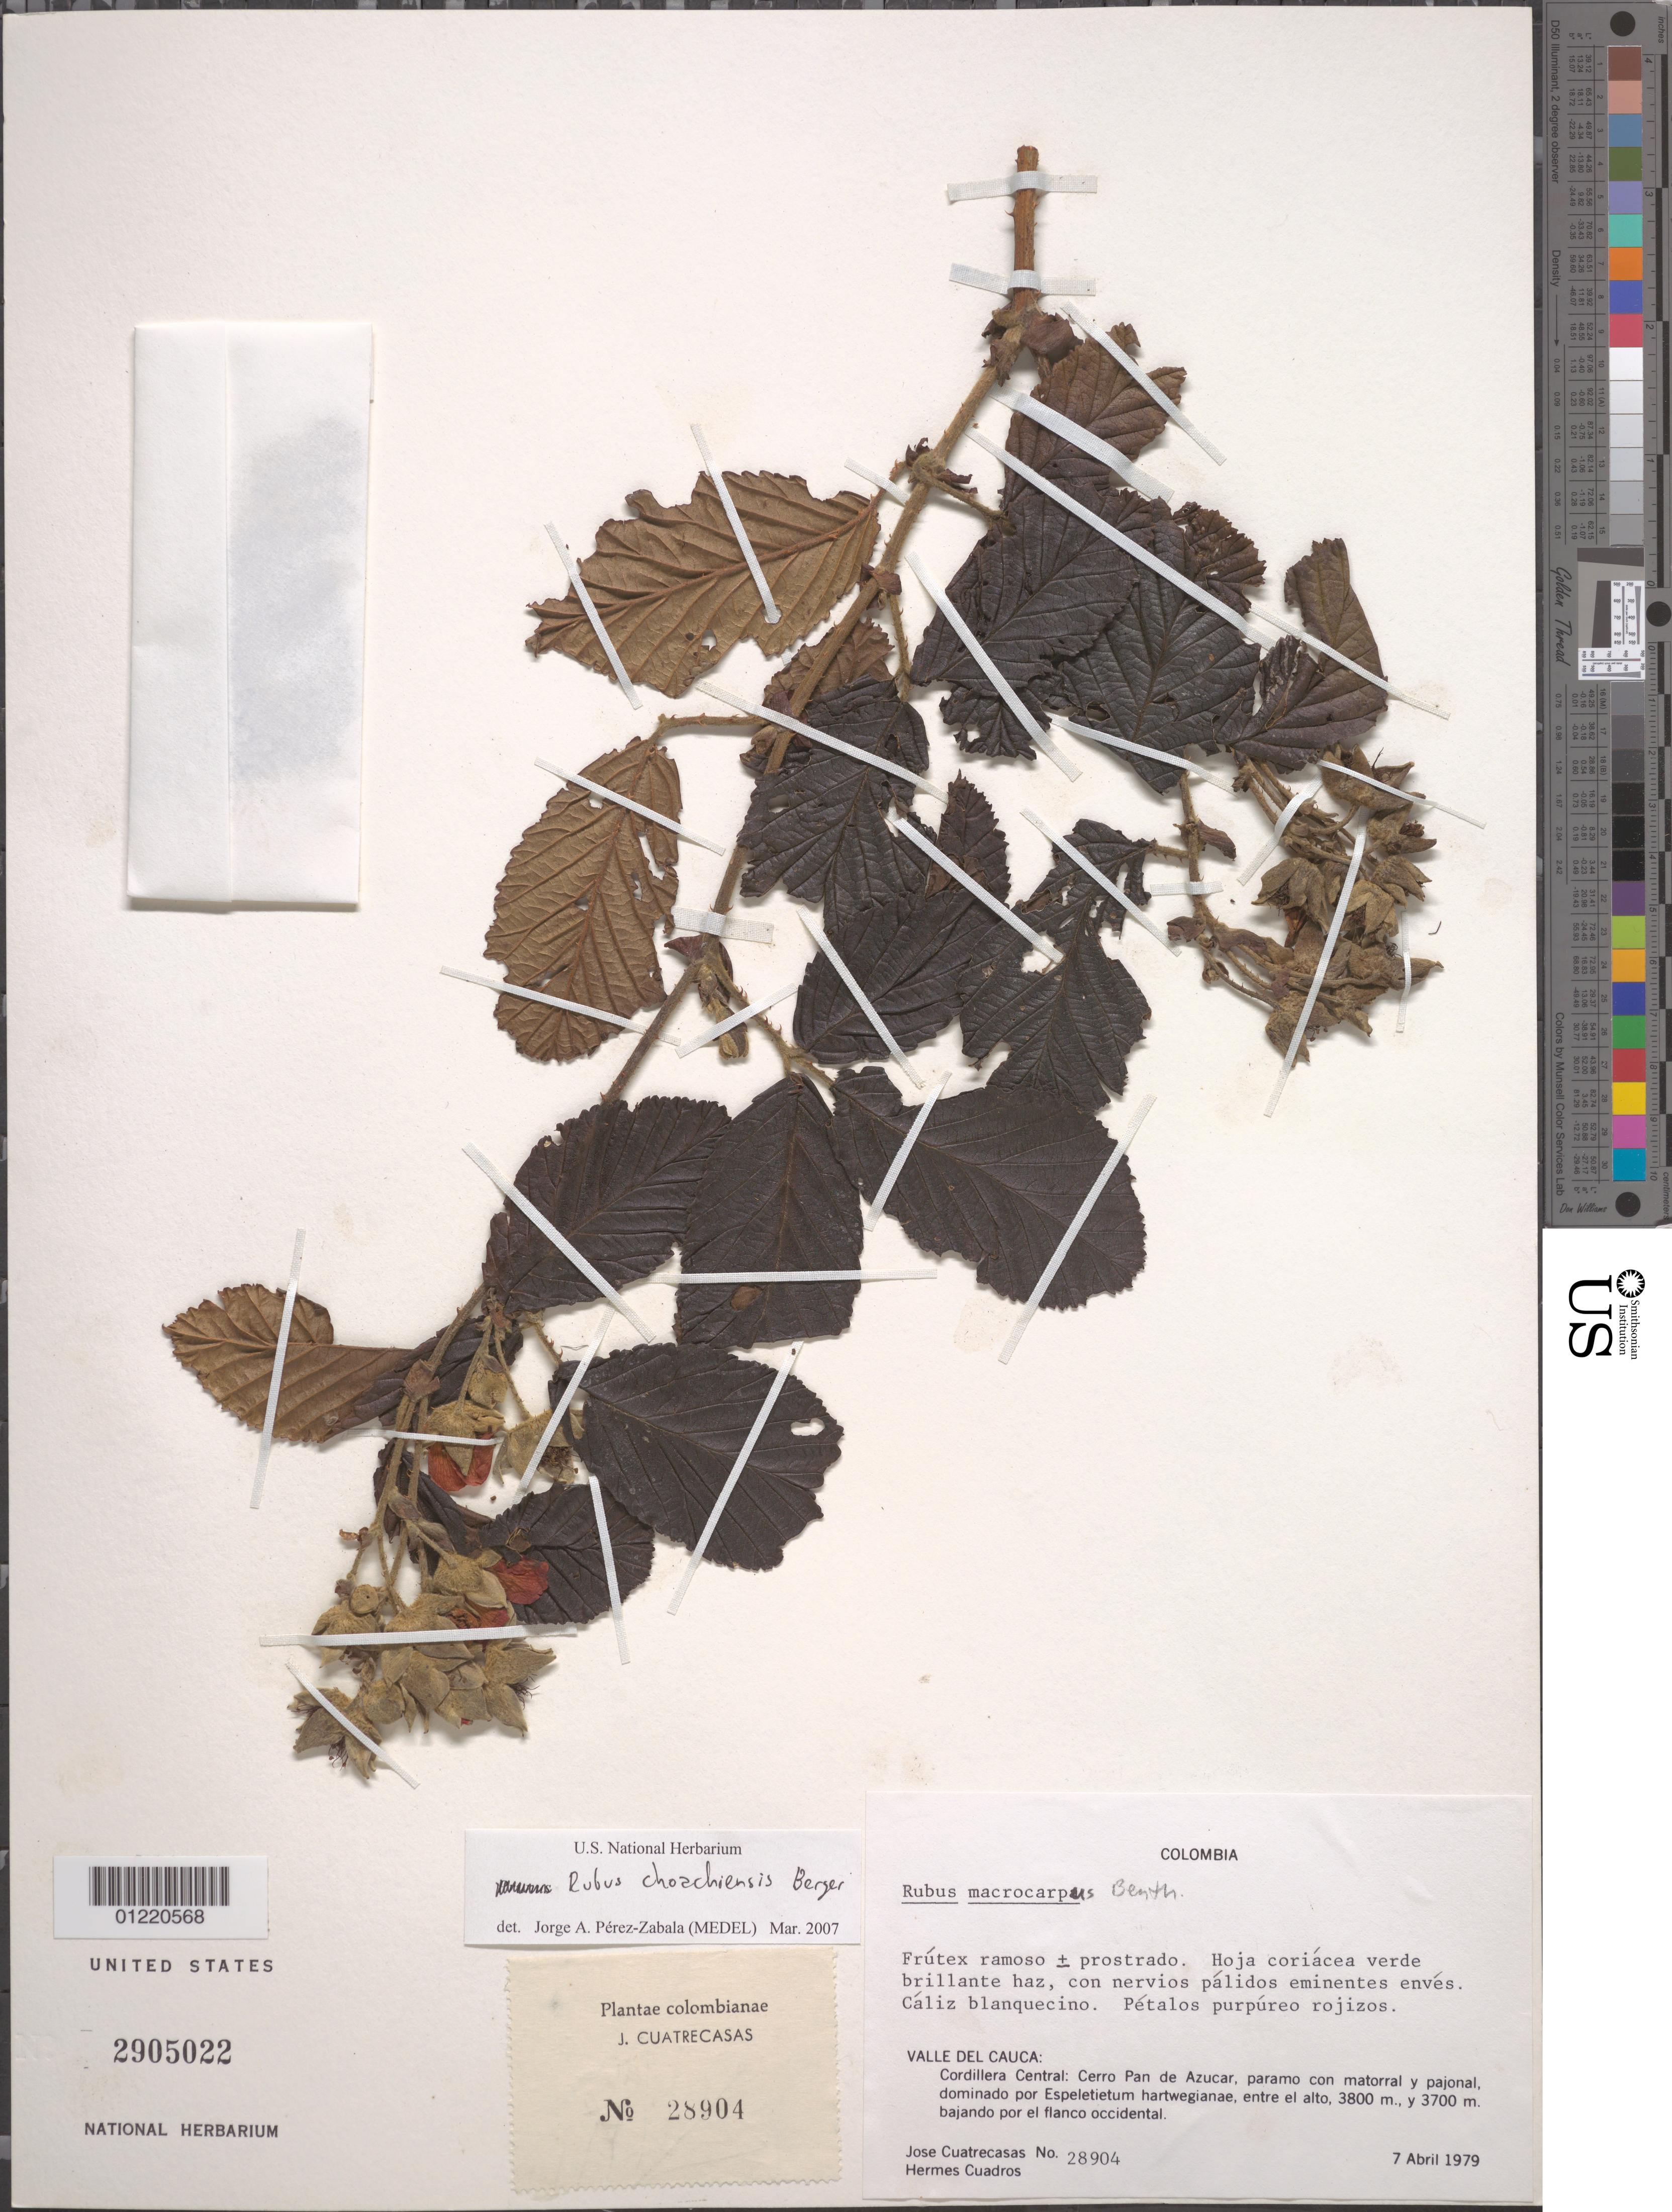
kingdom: Plantae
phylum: Tracheophyta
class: Magnoliopsida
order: Rosales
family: Rosaceae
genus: Rubus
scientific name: Rubus choachiensis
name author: A. Berger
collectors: J. Cuatrecasas & H. Cuadros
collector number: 28904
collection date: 1979-04-07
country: Colombia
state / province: Valle del Cauca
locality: Cordillera Central; Cerro Pan de Azucar, paramo con matorral y pajonal, dominado por Espeletietum hartwegianae, entre el alto, bajando por el flanco occidental.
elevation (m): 3700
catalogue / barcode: US 2905022